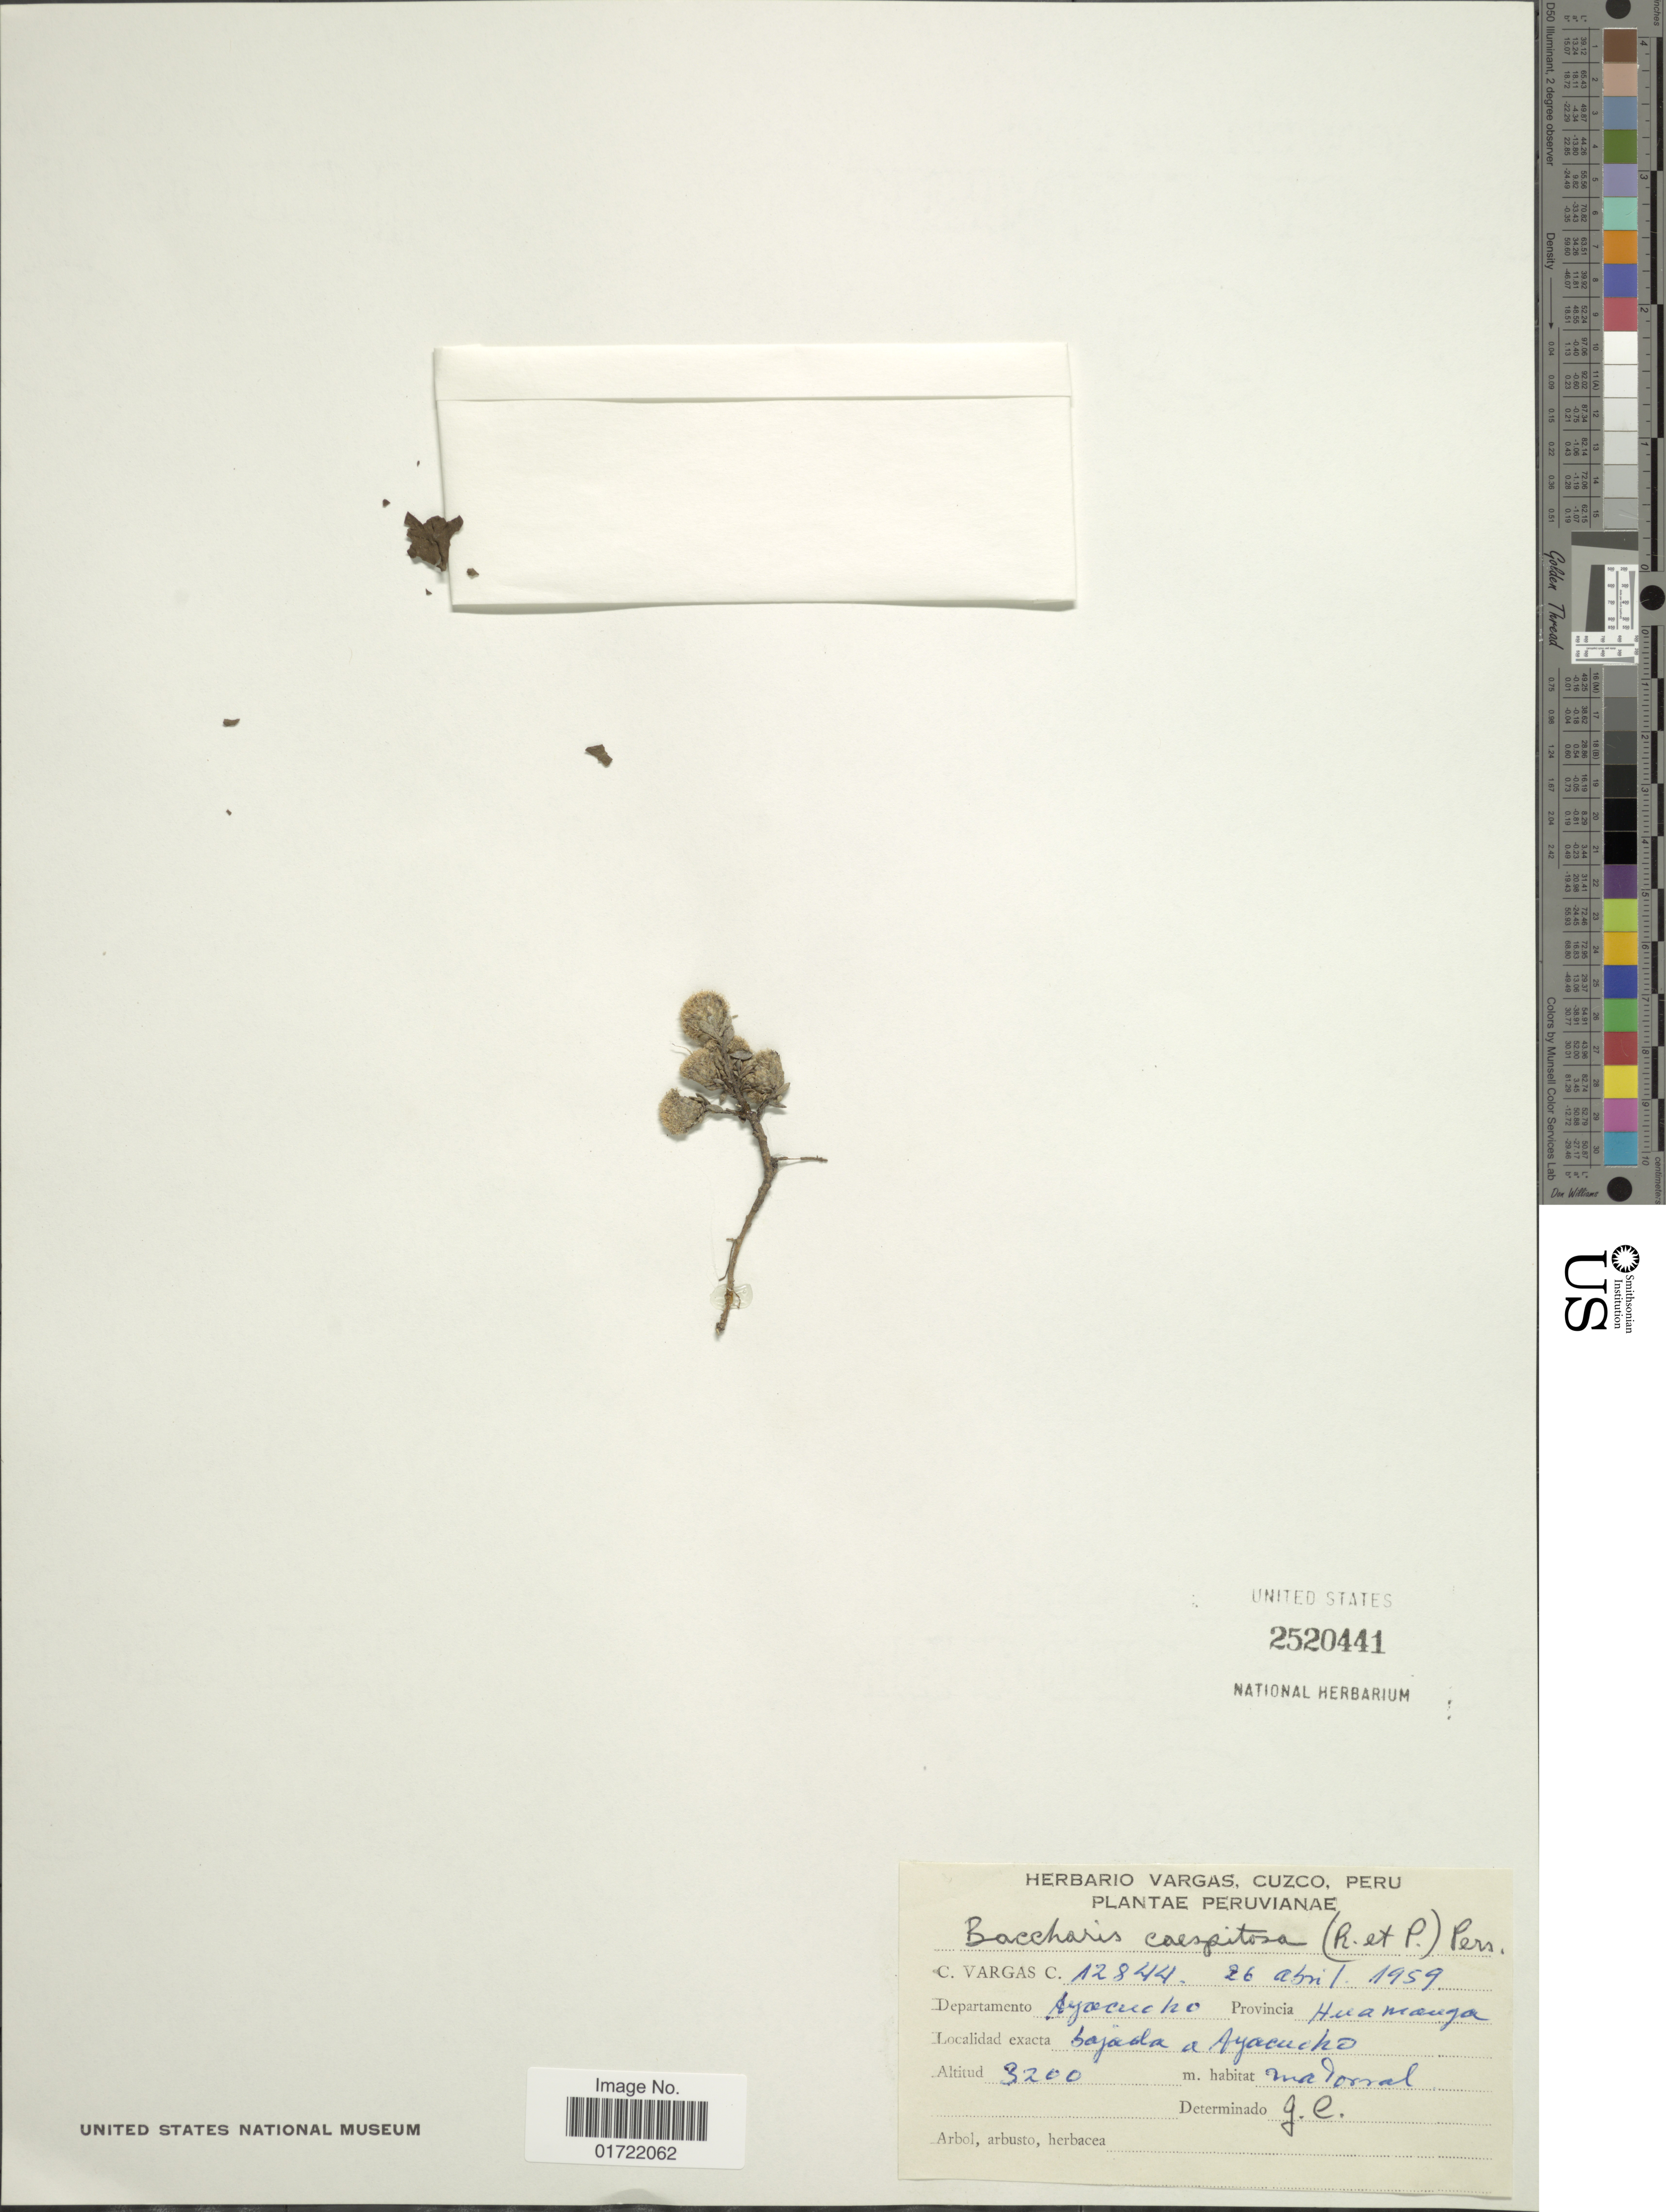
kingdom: Plantae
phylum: Tracheophyta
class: Magnoliopsida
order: Asterales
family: Asteraceae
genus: Baccharis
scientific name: Baccharis caespitosa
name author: (Ruiz & Pav.) Pers.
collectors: C. Vargas Calderón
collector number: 12844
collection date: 1959-04-26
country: Peru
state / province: Ayacucho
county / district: Huamanga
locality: Bajada a Ayacucho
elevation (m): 3200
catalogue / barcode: US 2520441